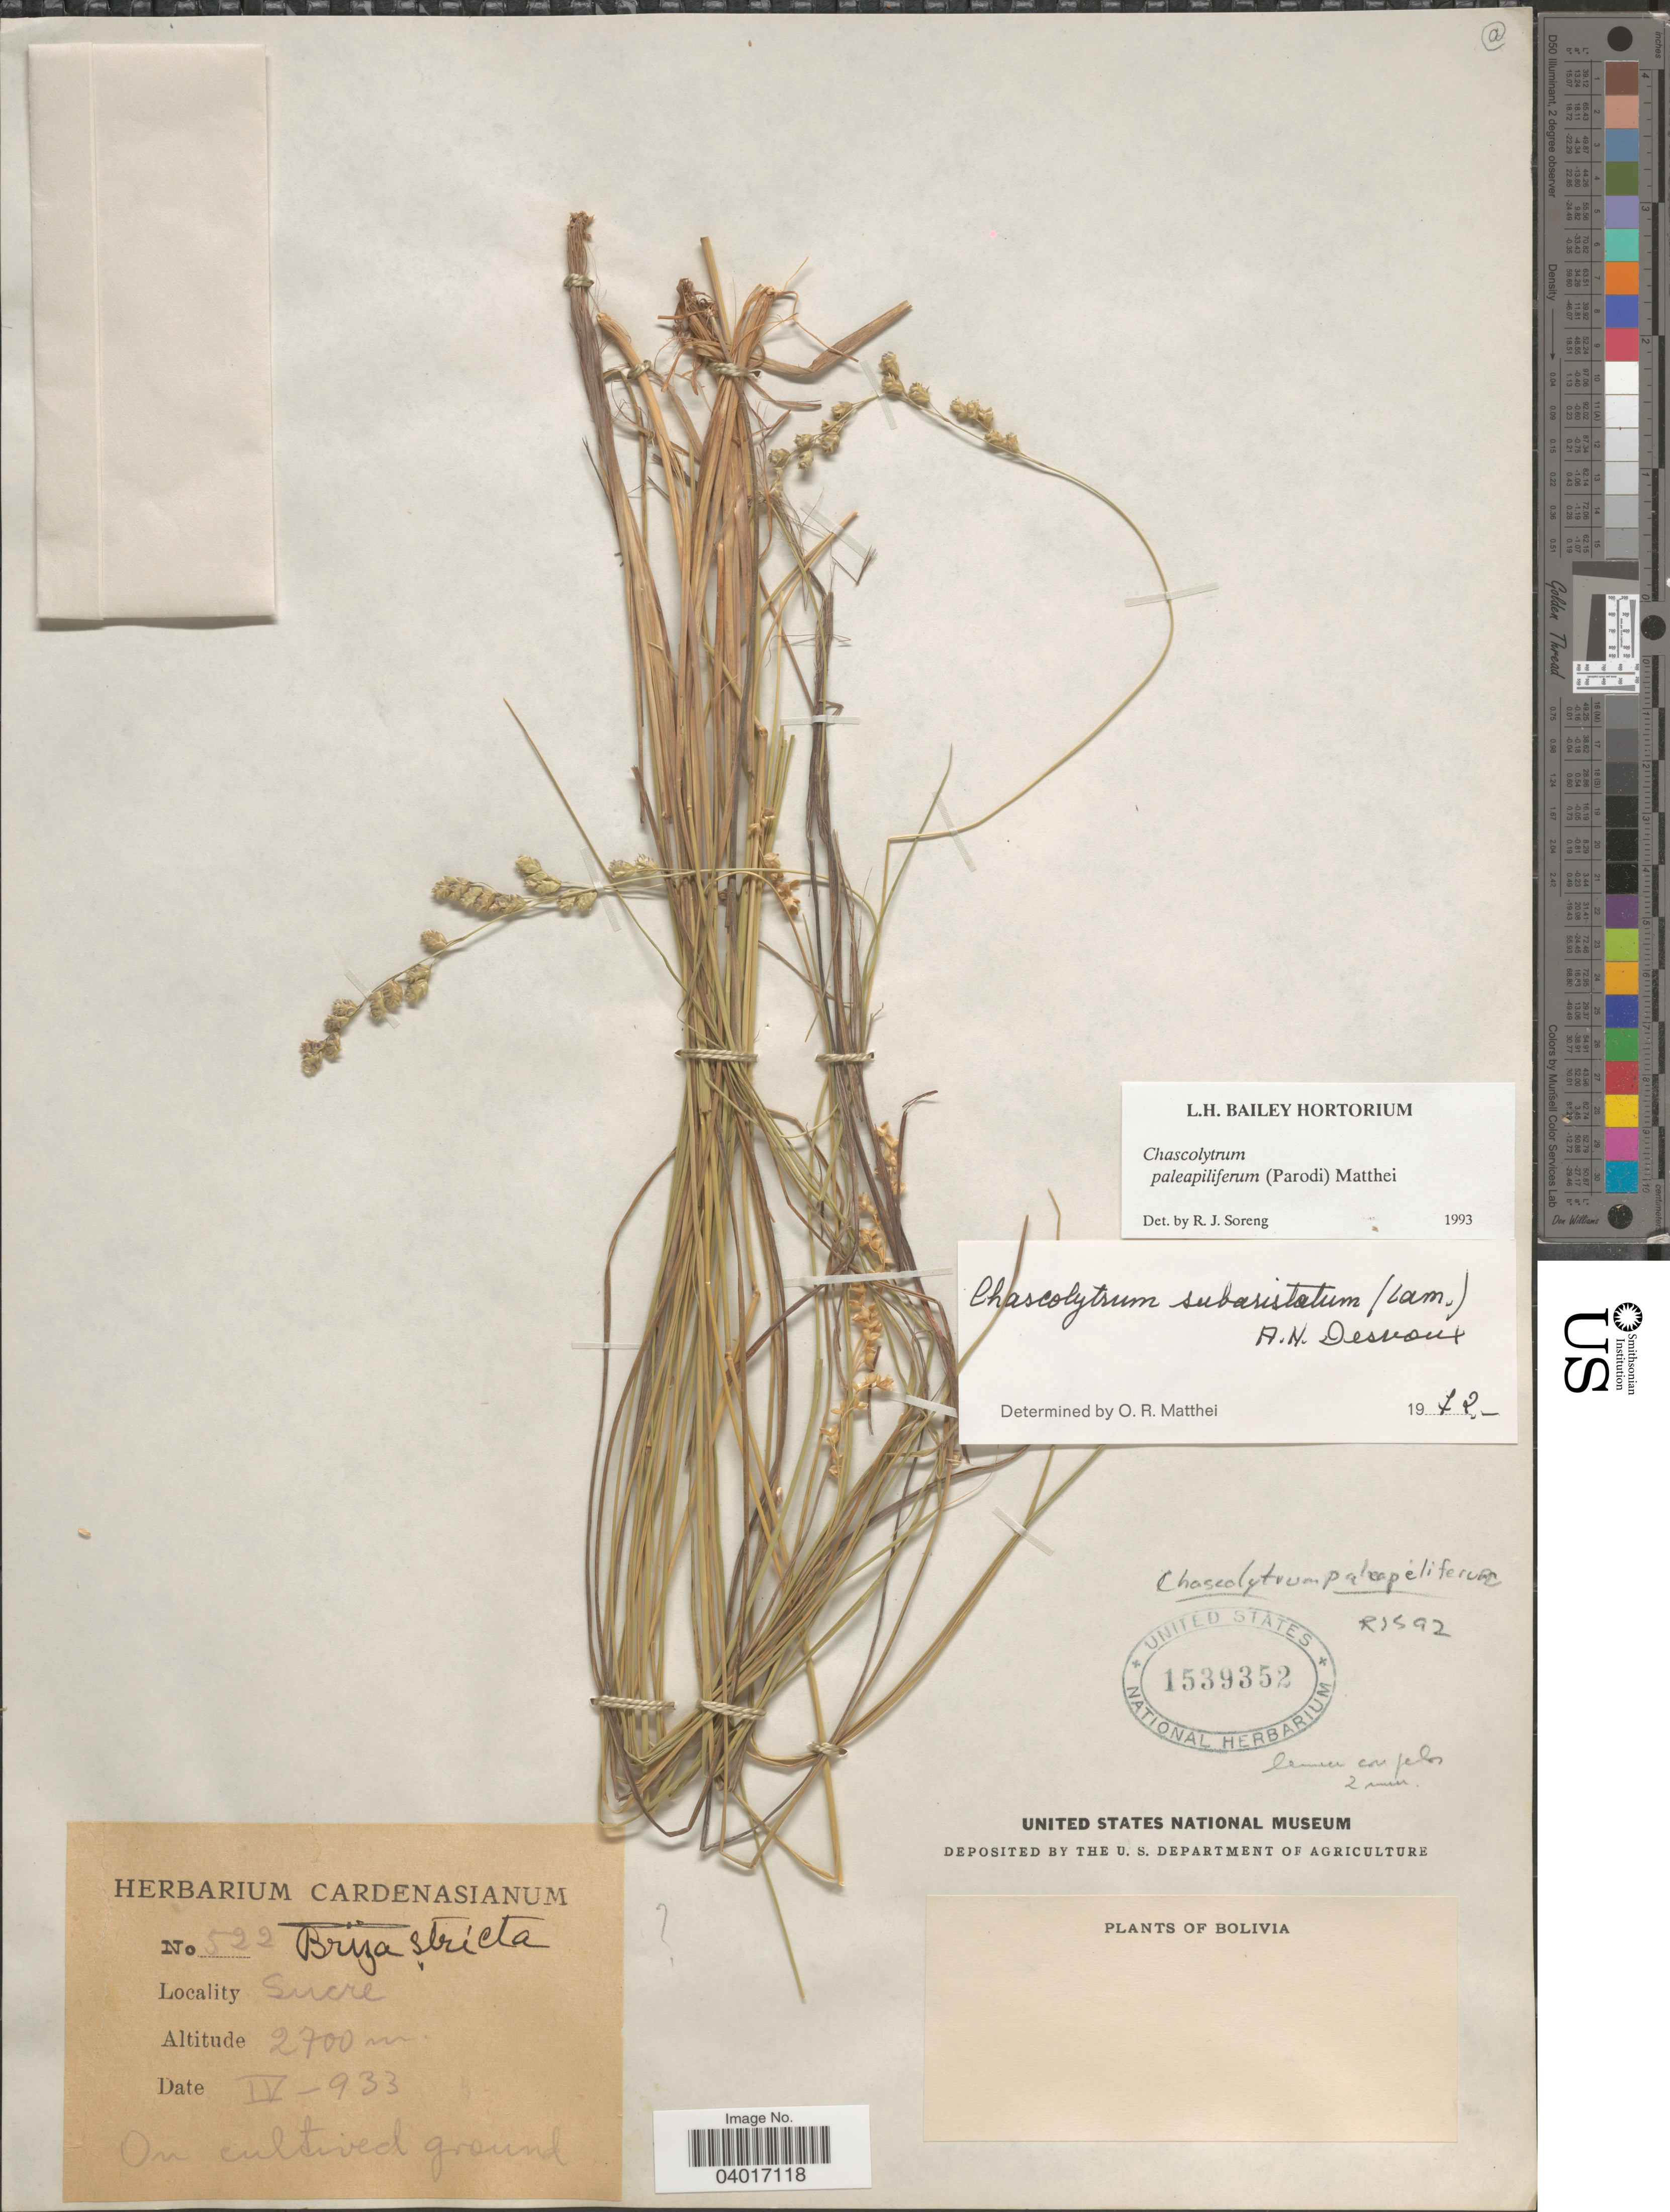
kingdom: Plantae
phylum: Tracheophyta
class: Liliopsida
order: Poales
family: Poaceae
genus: Chascolytrum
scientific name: Chascolytrum paleapiliferum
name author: (Parodi) Matthei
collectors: ex herb. Cardenasianum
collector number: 522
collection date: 1933-04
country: Bolivia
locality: Sucre.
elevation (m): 2700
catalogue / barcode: US 1539352